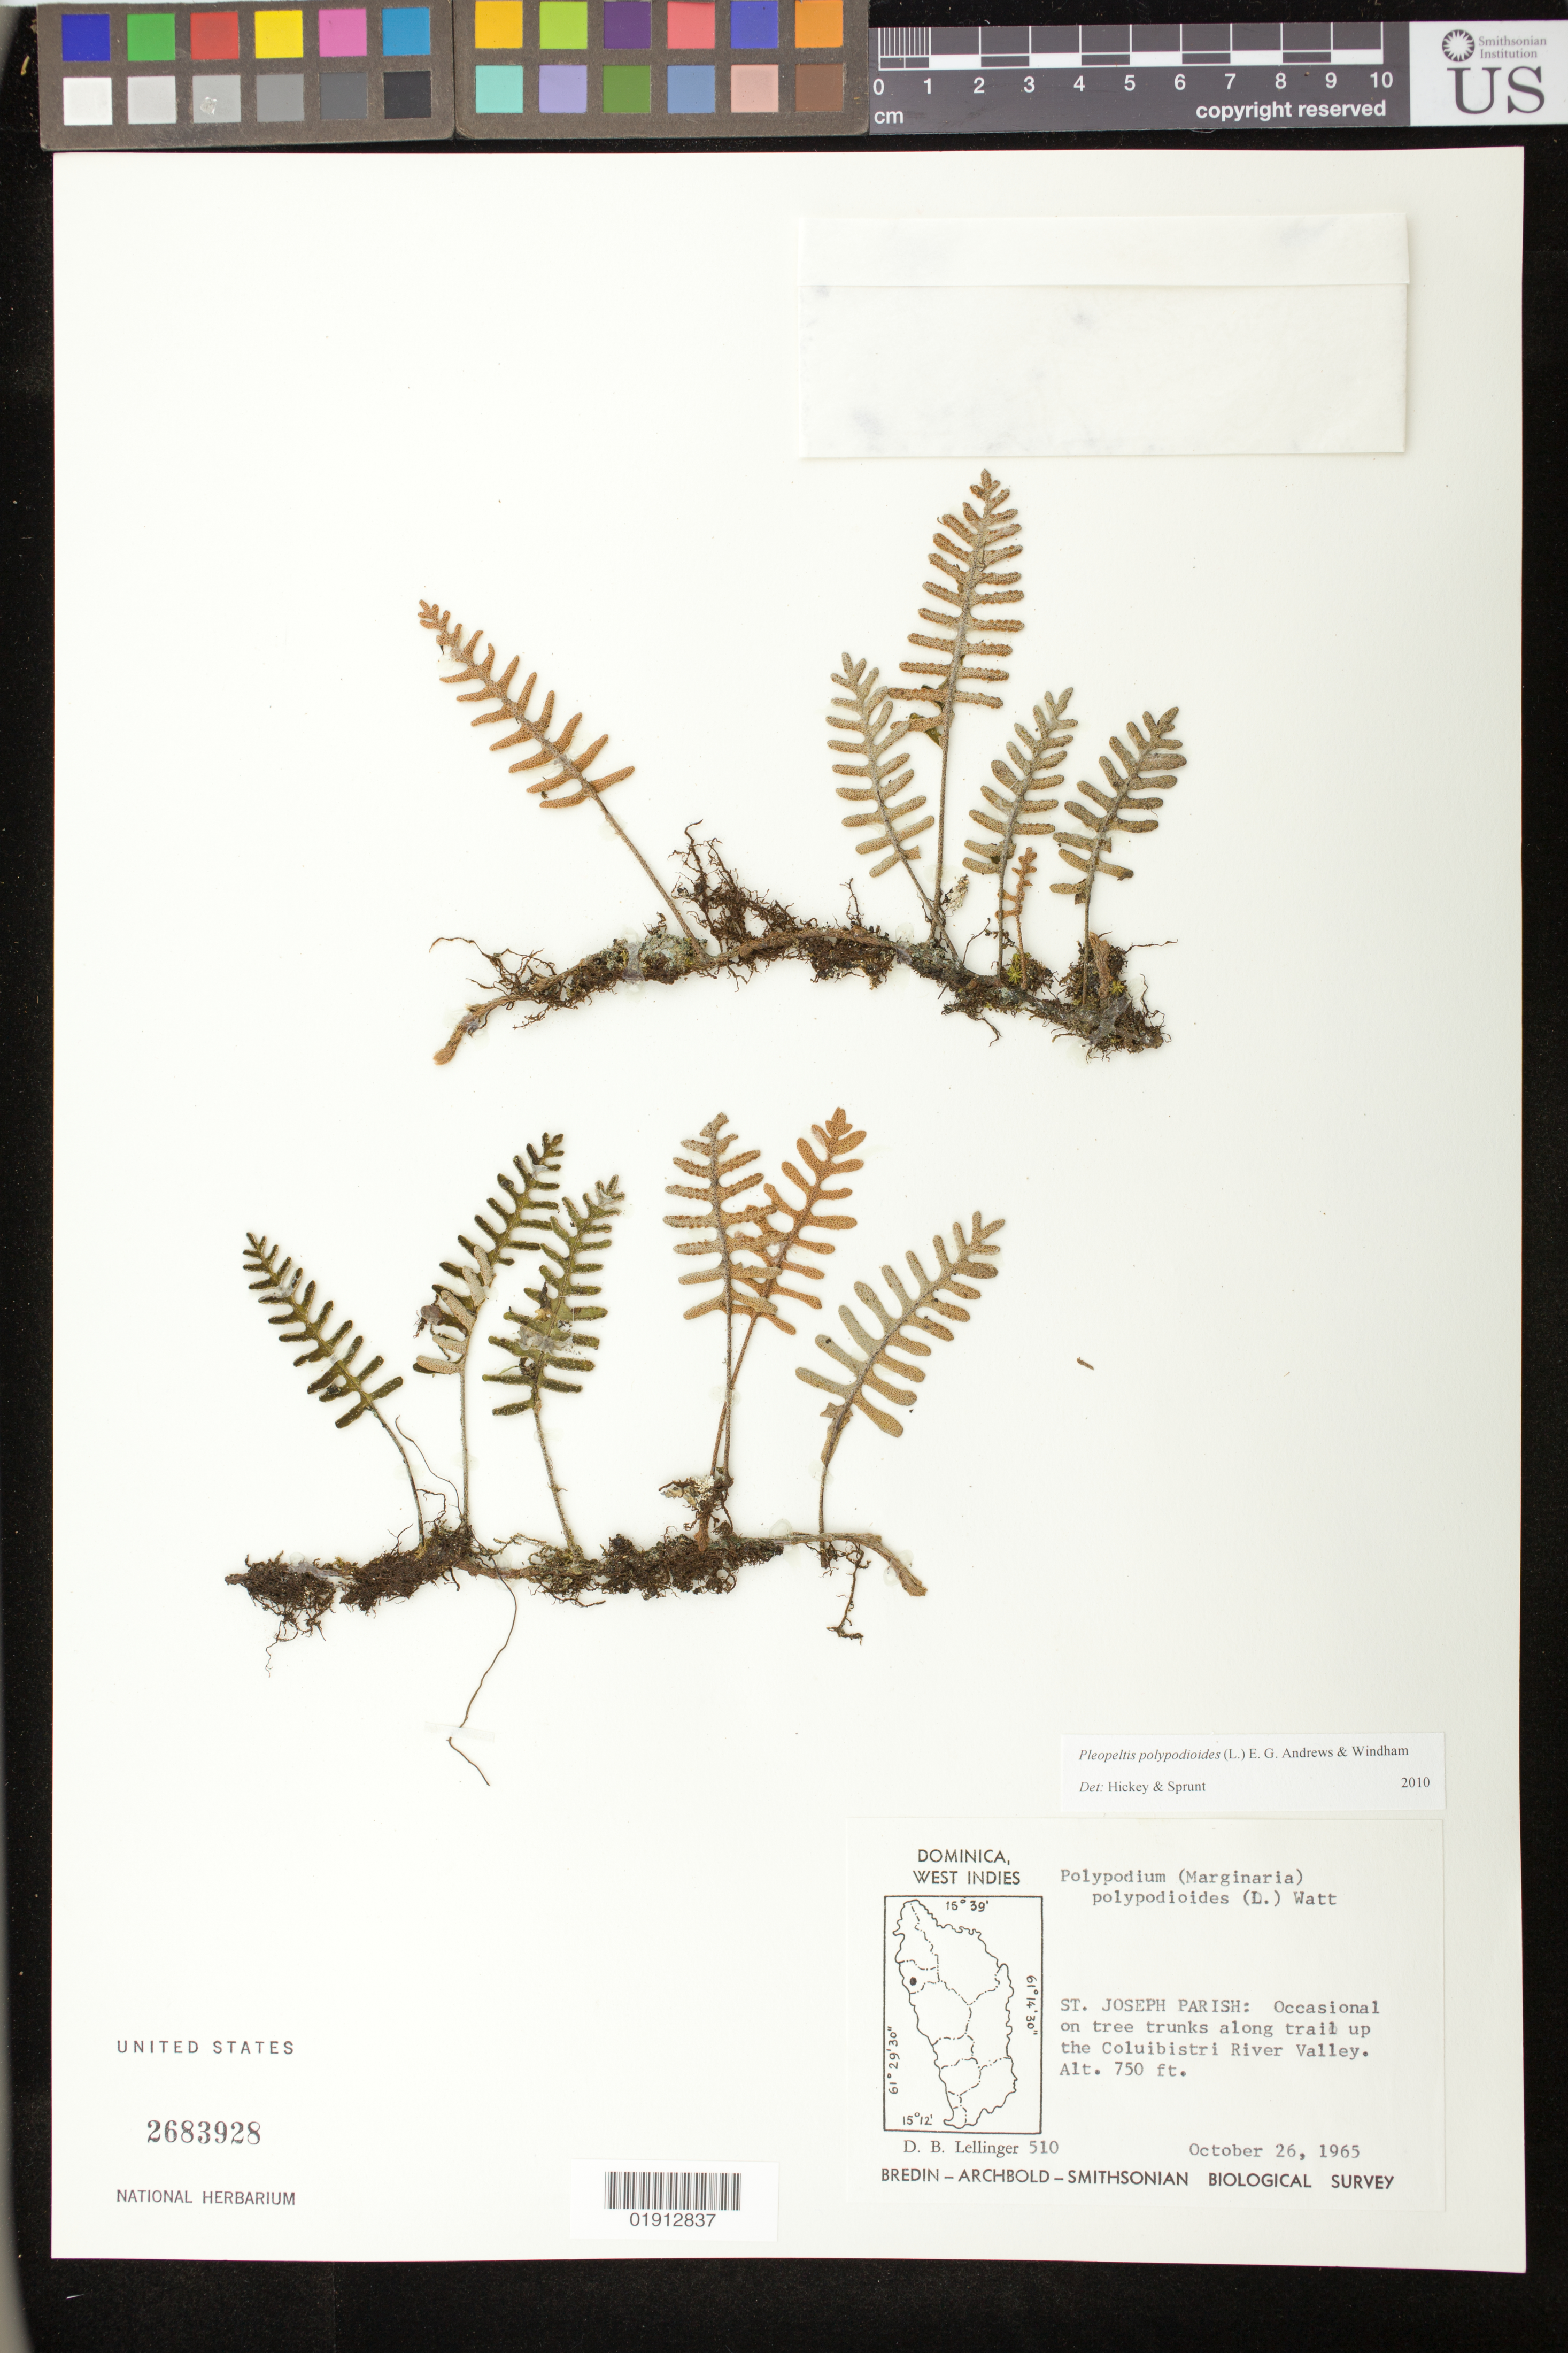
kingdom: Plantae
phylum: Tracheophyta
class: Polypodiopsida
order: Polypodiales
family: Polypodiaceae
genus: Pleopeltis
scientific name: Pleopeltis polypodioides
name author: (L.) E.G. Andrews & Windham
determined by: Hickey, R. J.; Sprunt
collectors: D. B. Lellinger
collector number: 510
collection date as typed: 26 Oct 1965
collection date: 1965-10-26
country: Dominica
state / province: St. Joseph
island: Dominica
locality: Along trail up the Coluibistri River Valley.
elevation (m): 229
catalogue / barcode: US 2683928